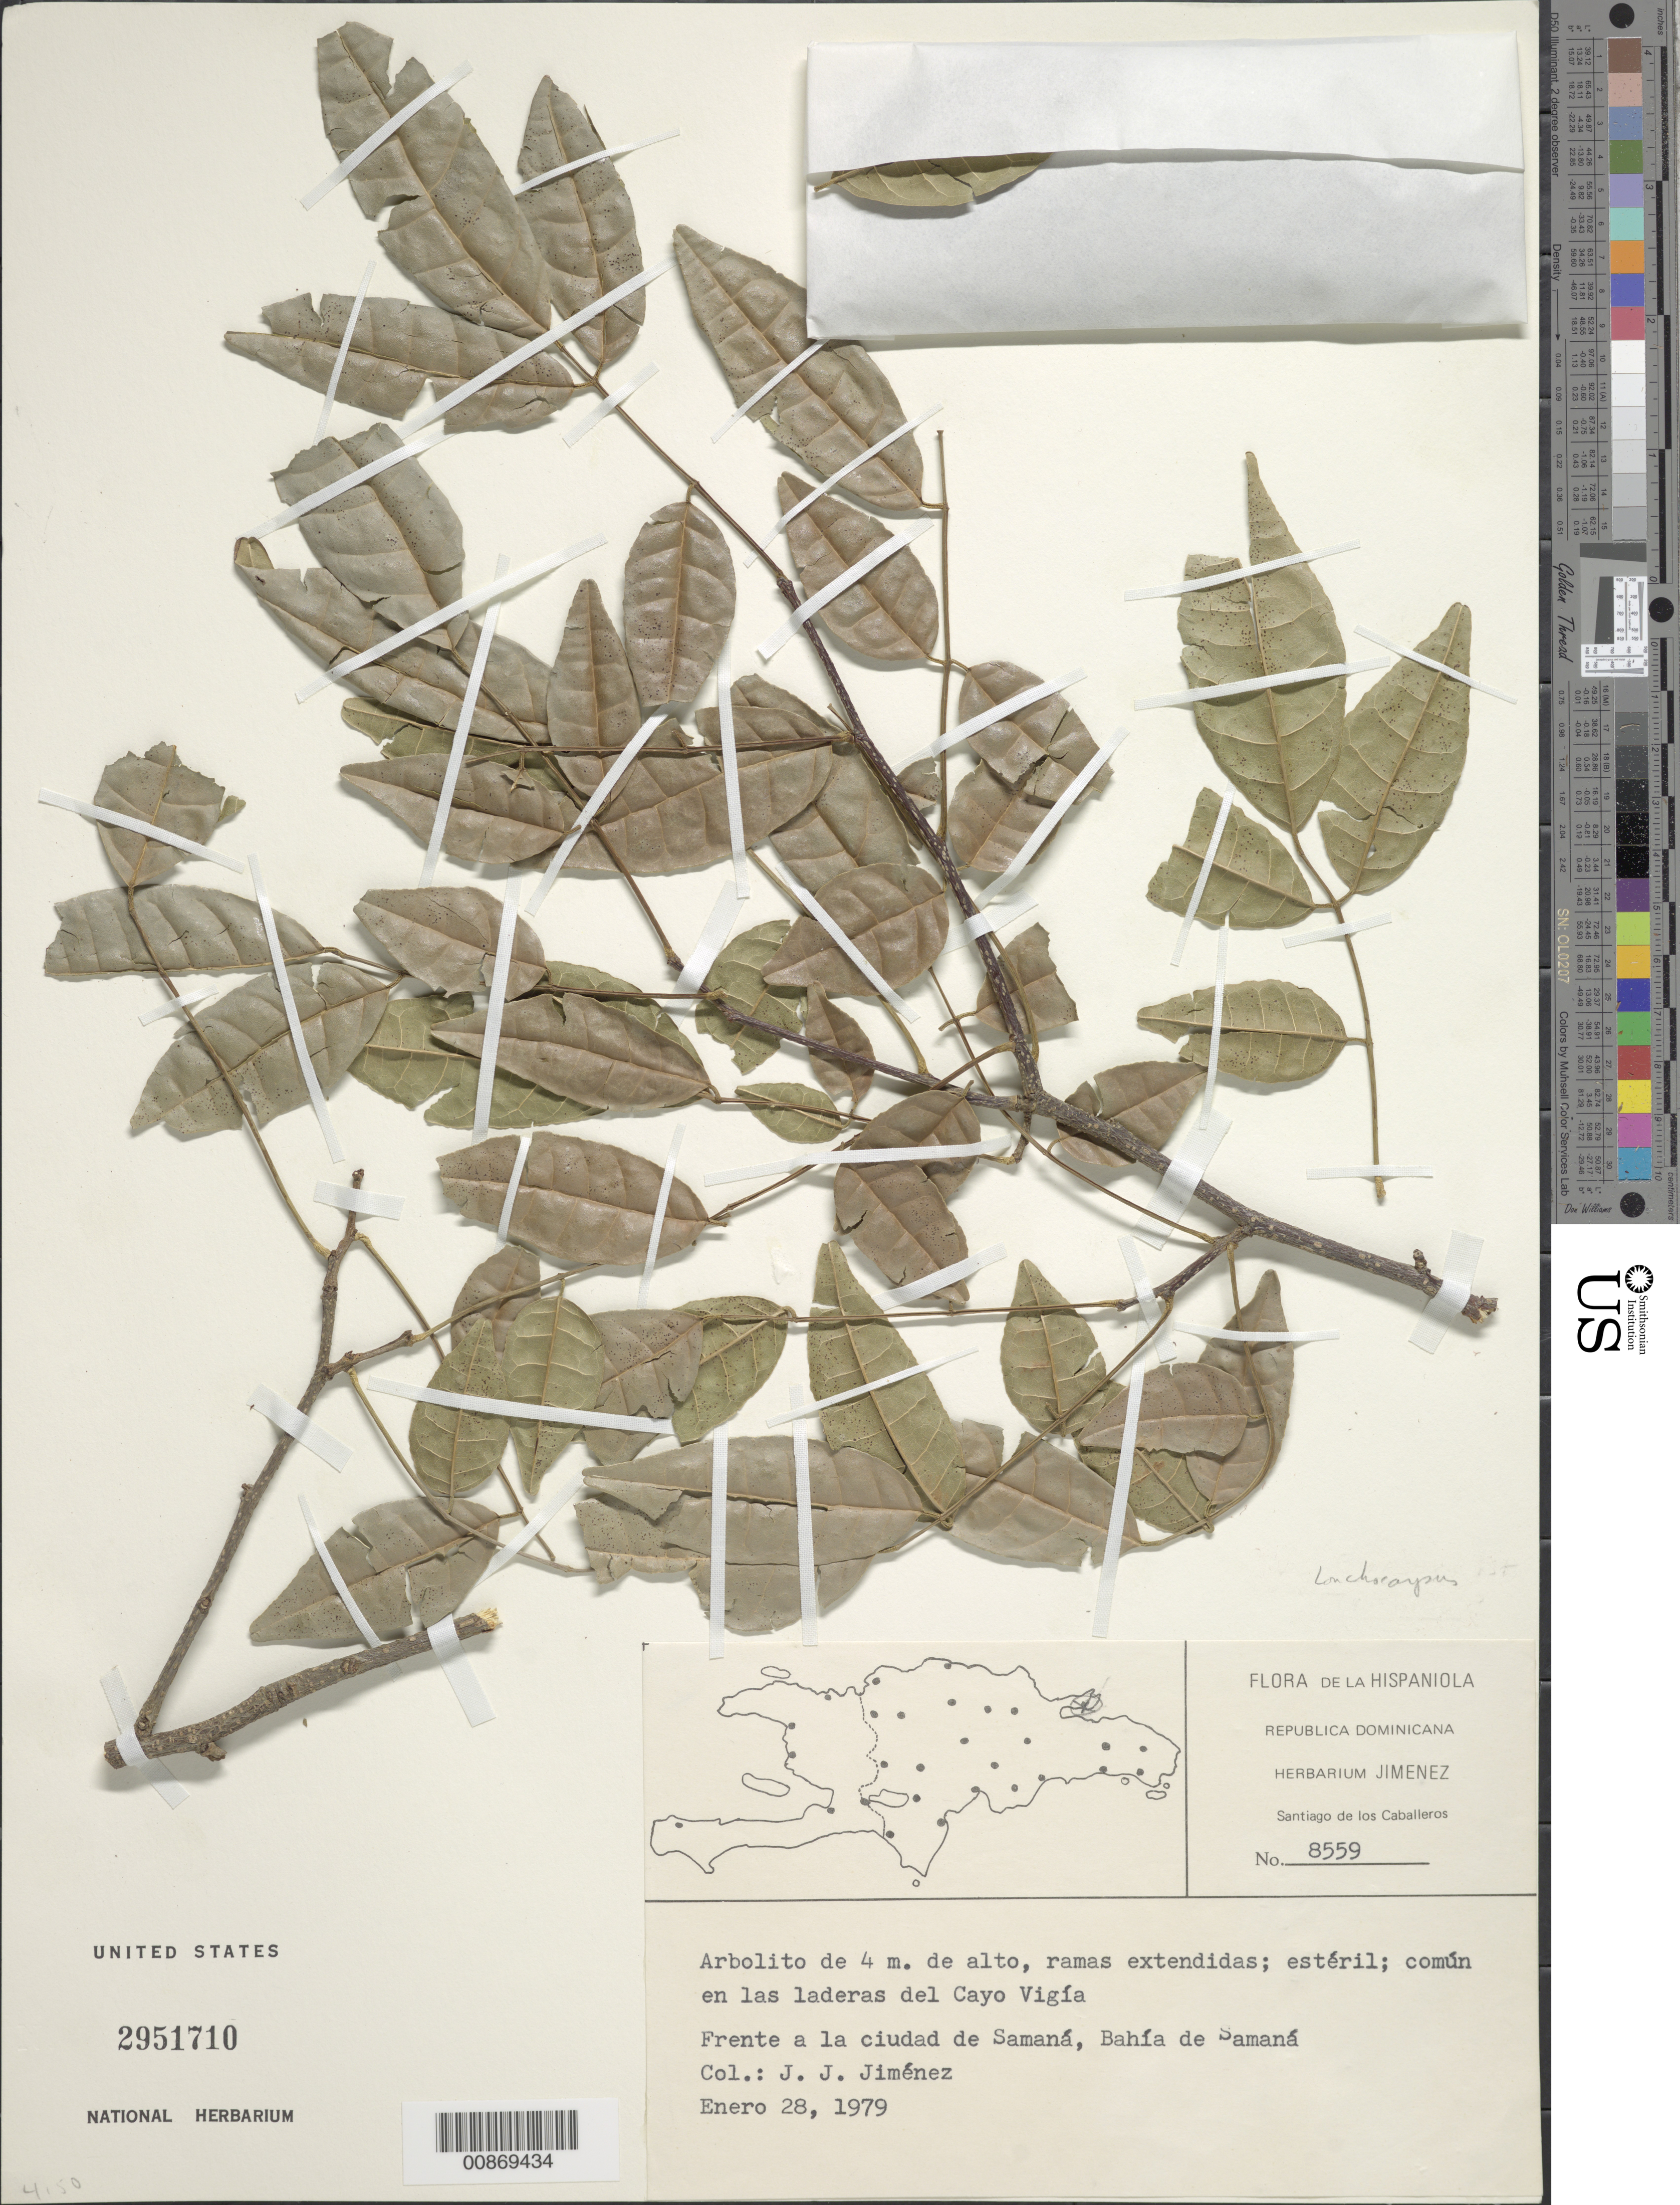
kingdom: Plantae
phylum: Tracheophyta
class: Magnoliopsida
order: Fabales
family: Fabaceae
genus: Lonchocarpus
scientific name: Lonchocarpus sp.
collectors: J. J. Jiménez Almonte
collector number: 8559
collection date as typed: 28 Jan 1979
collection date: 1979-01-28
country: Dominican Republic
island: Hispaniola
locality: Frente a la Ciudad de Samaná, Bahía de Samaná.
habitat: Común en las laderas de Cayo Vigía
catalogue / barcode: US 2951710